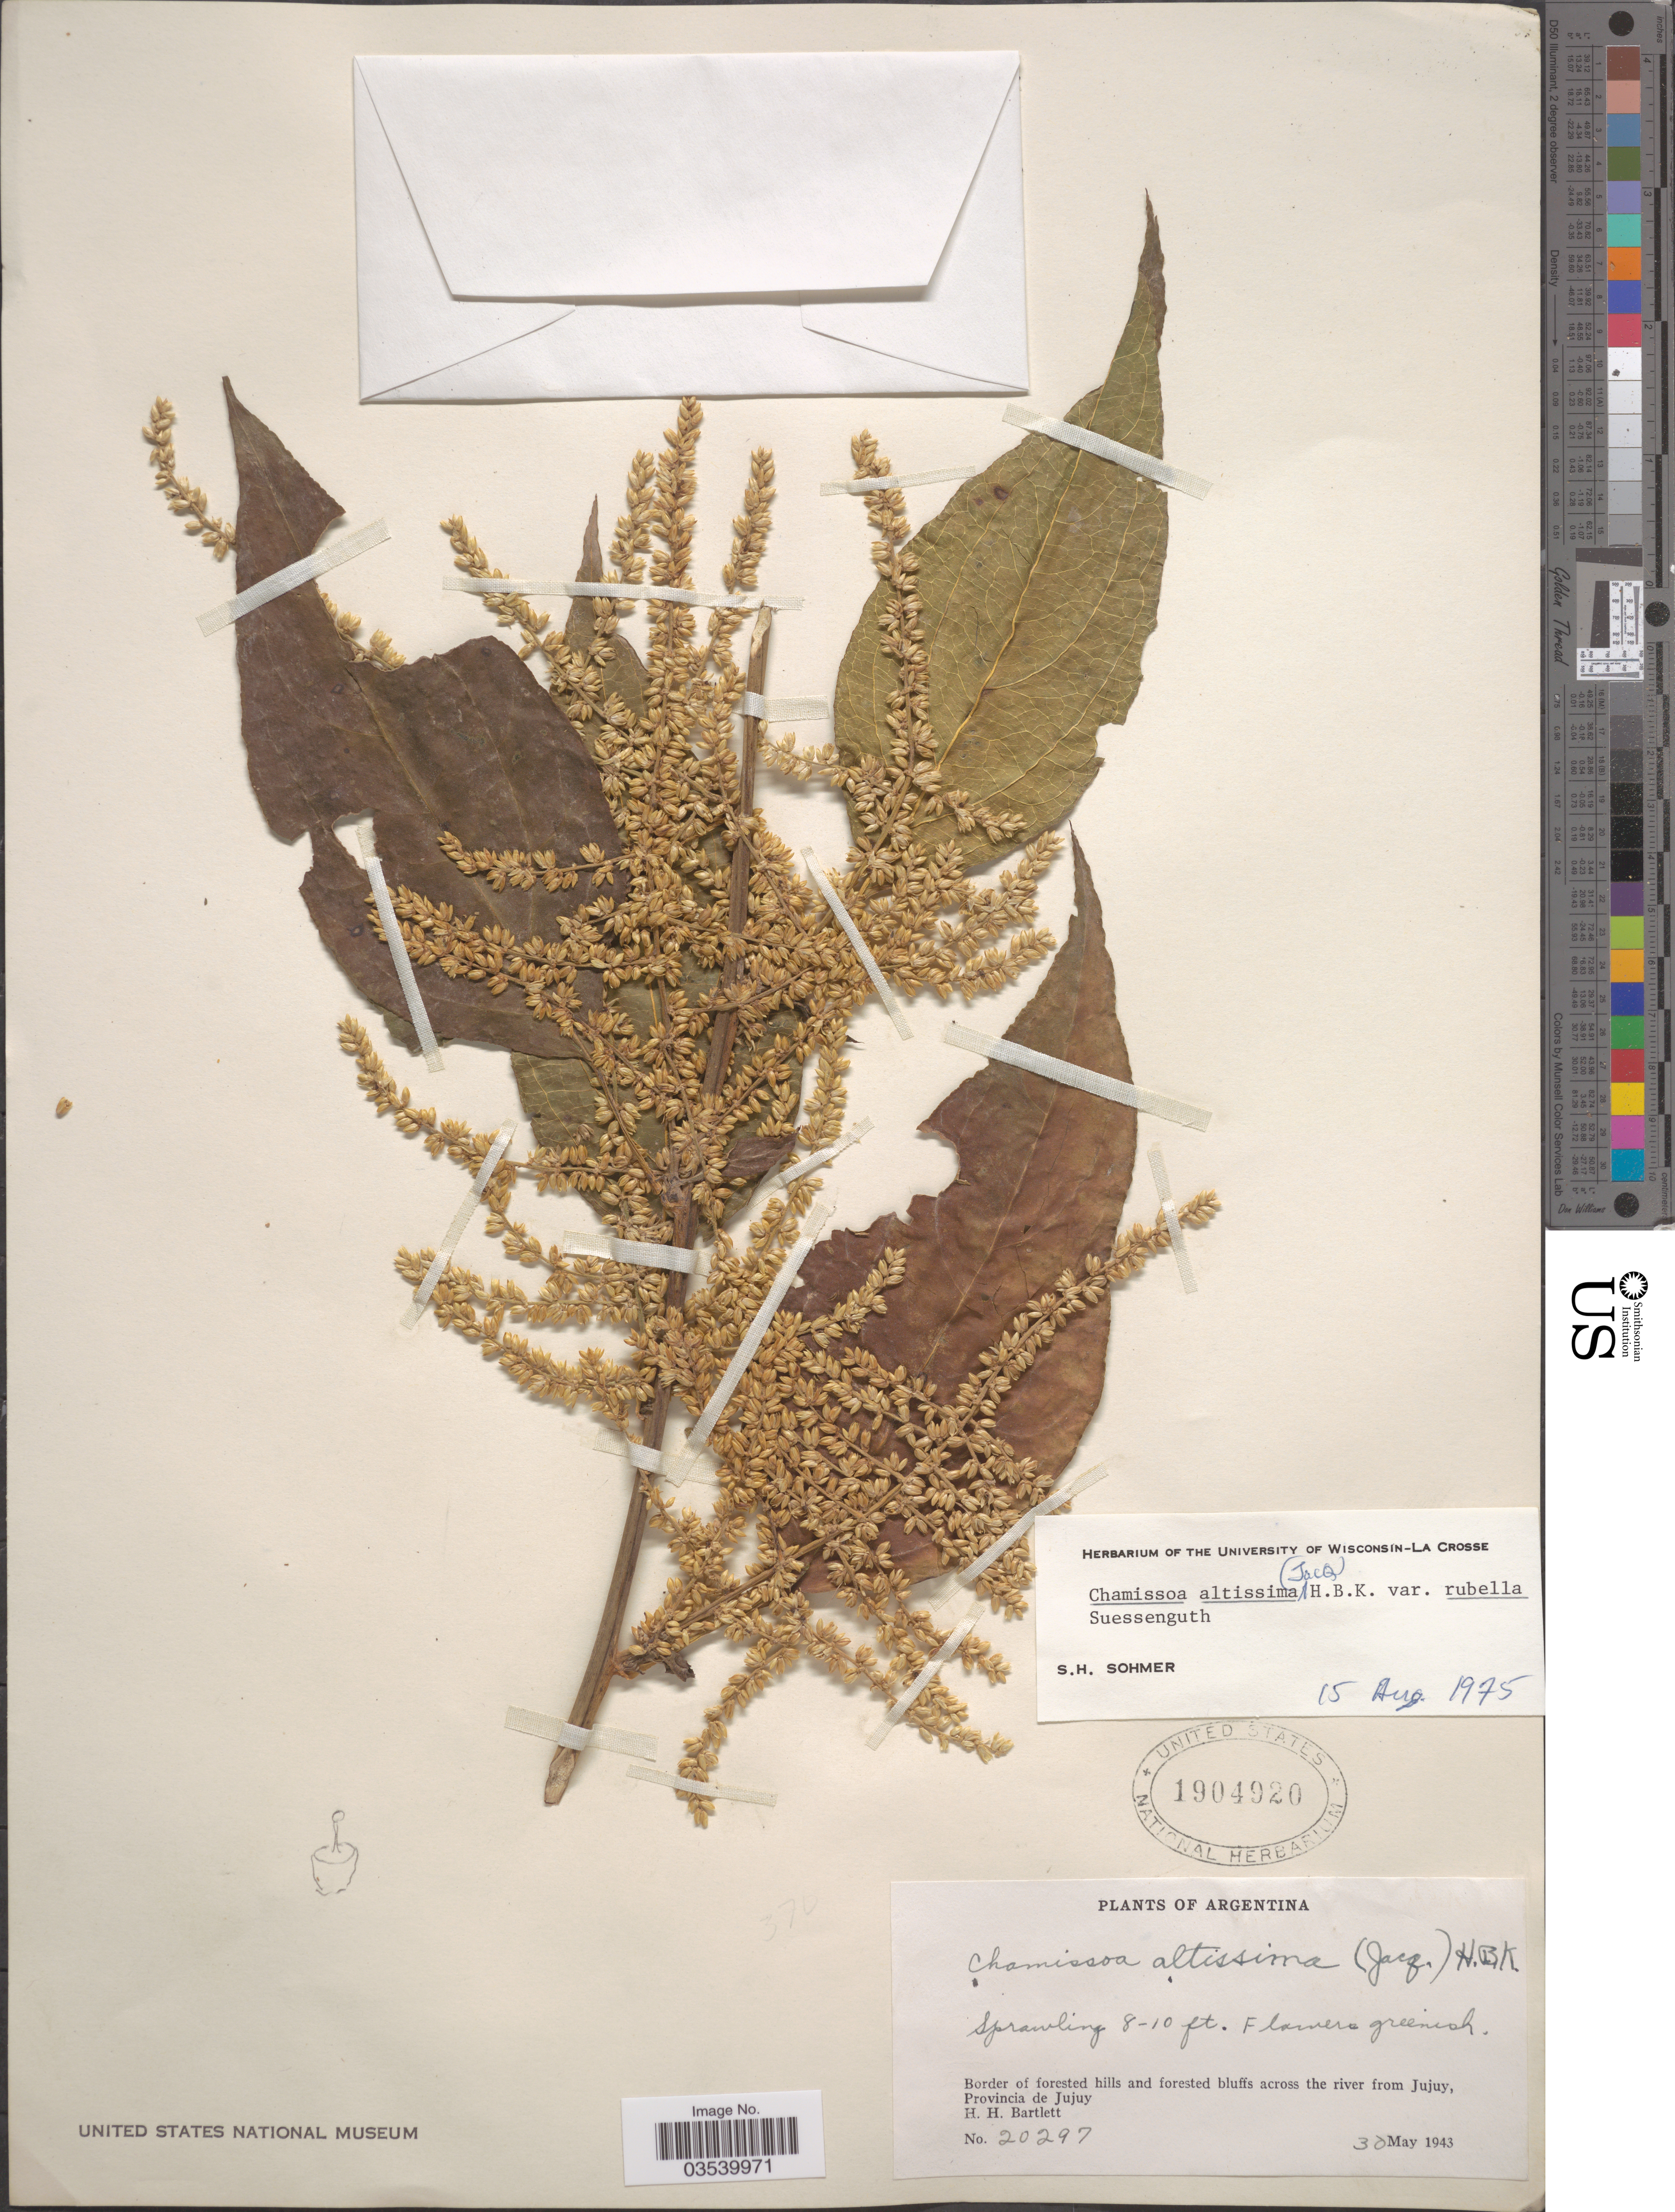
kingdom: Plantae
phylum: Tracheophyta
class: Magnoliopsida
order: Caryophyllales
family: Amaranthaceae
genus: Chamissoa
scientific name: Chamissoa altissima var. rubella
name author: Suess.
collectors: H. H. Bartlett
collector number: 20297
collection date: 1943-05-30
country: Argentina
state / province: Jujuy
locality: Border of forested hills and forested bluffs across the river from Jujuy.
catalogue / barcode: US 1904920